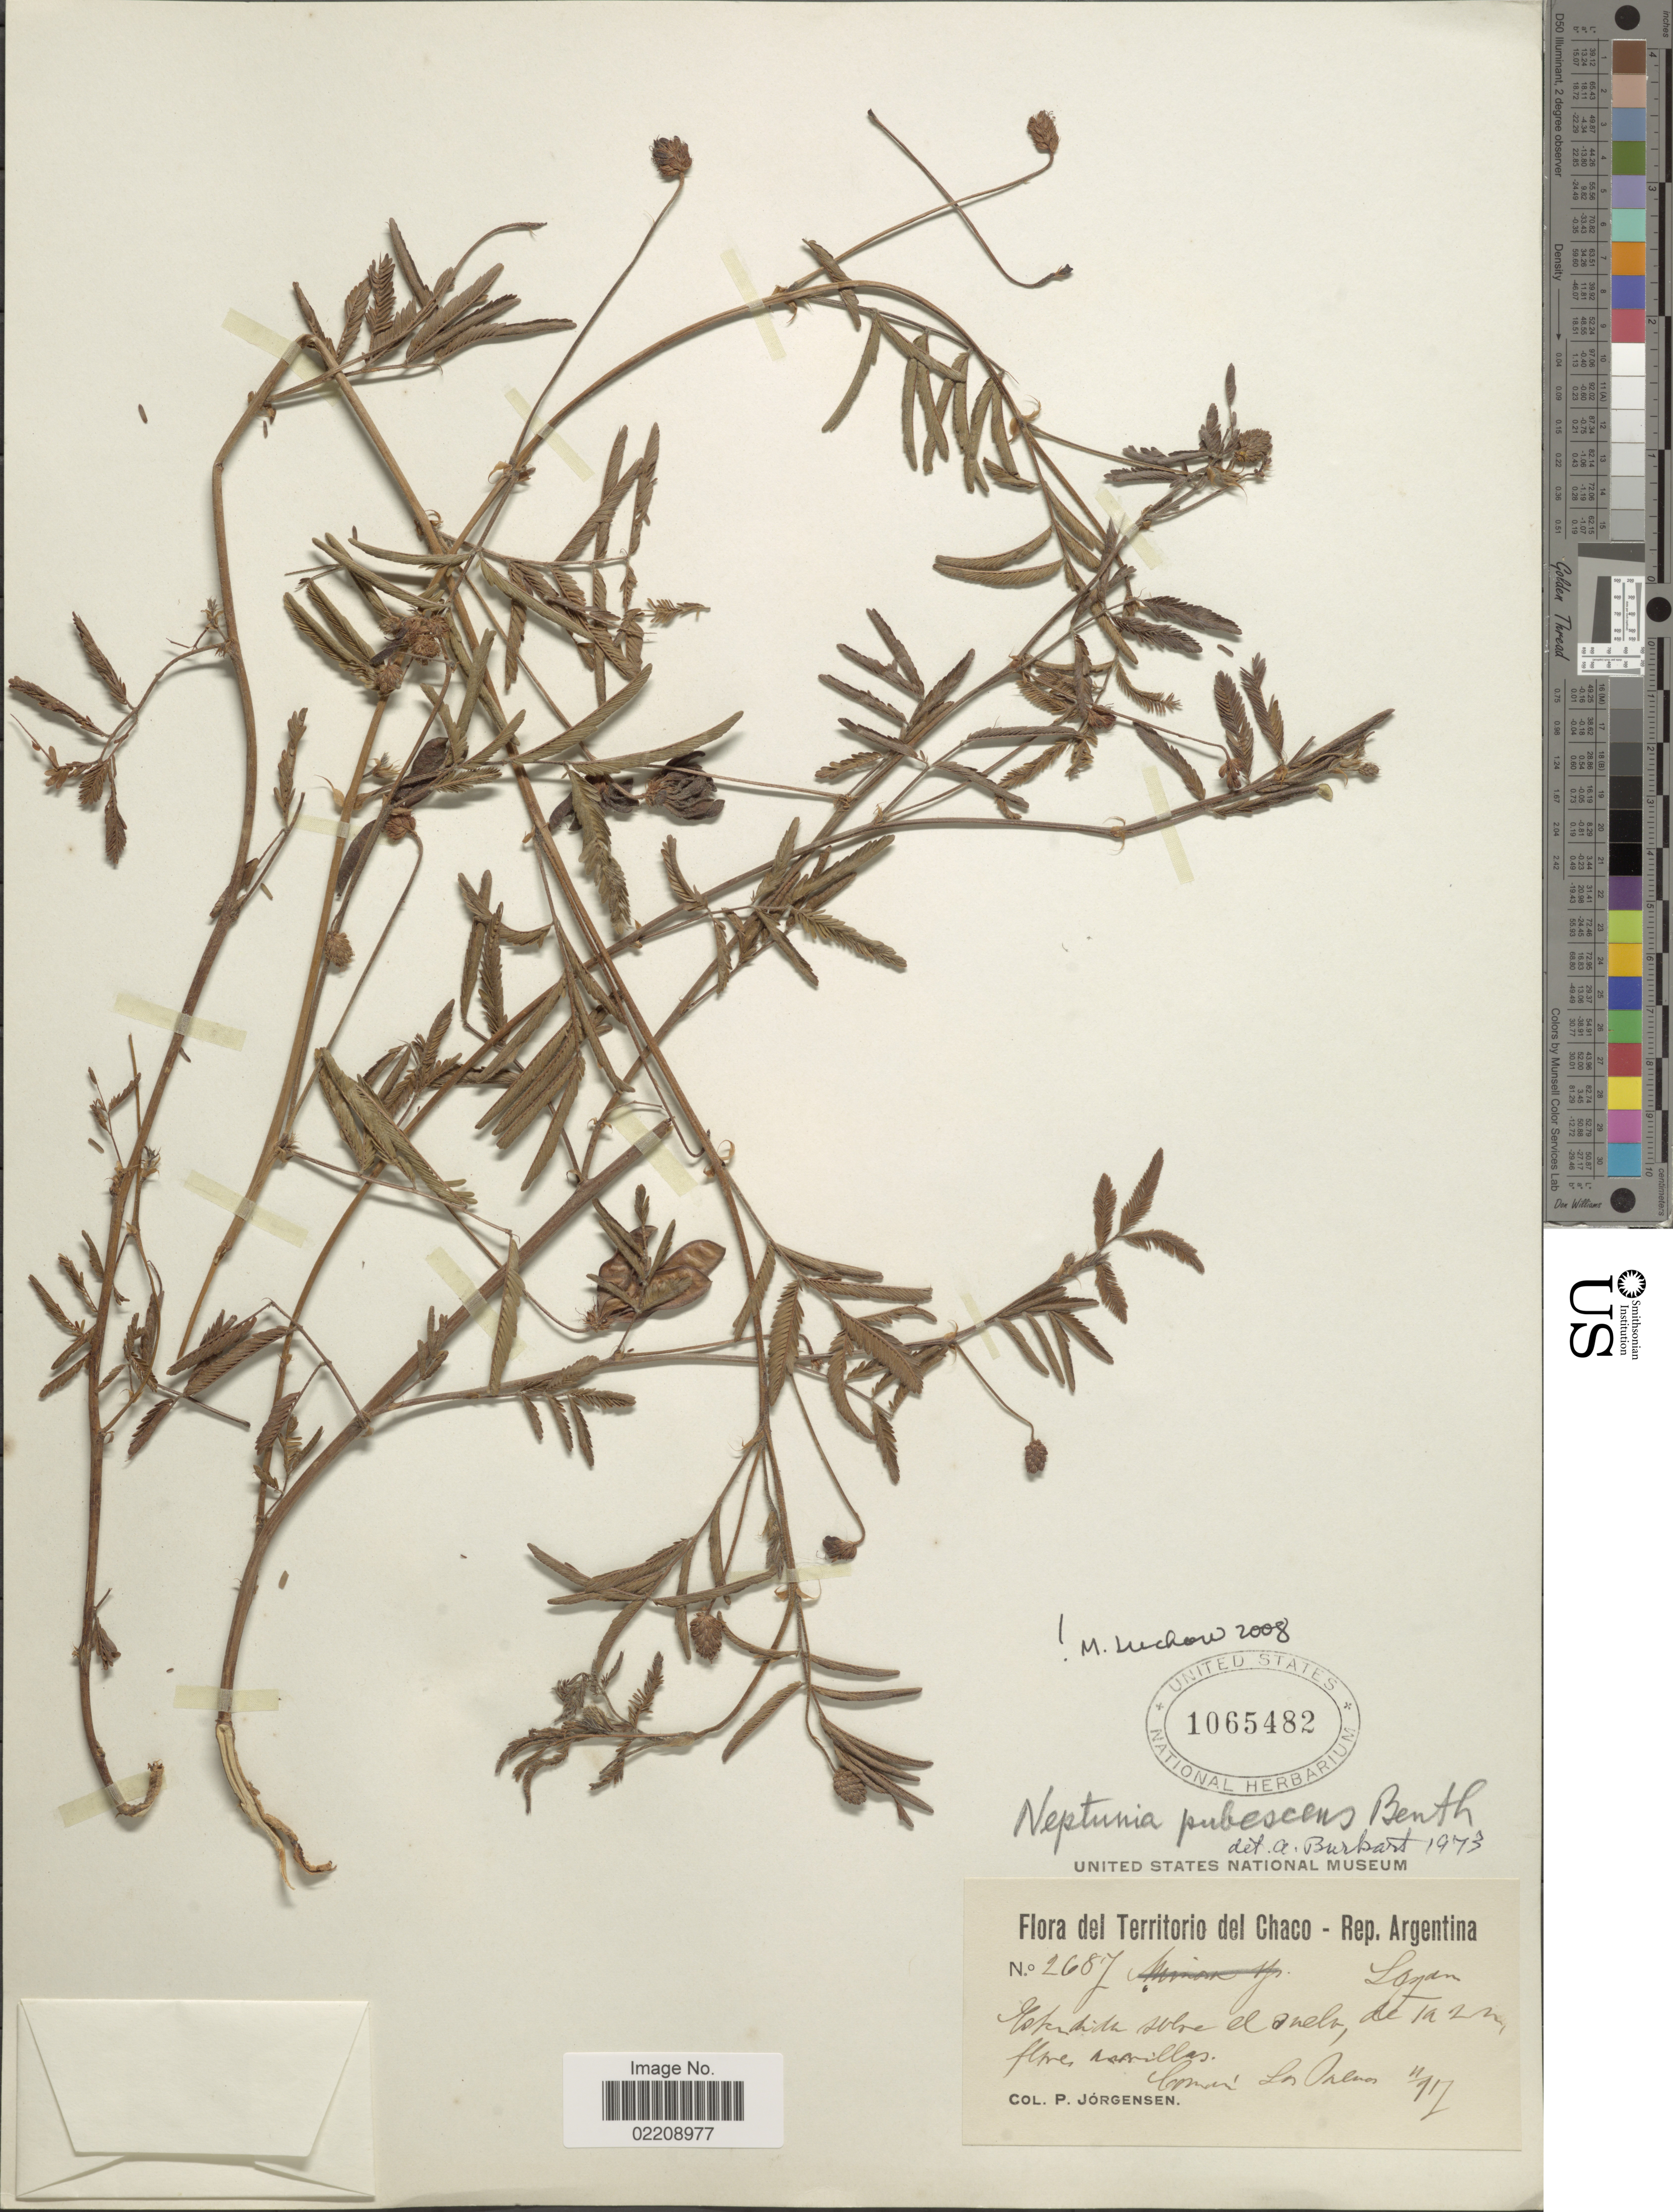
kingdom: Plantae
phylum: Tracheophyta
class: Magnoliopsida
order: Fabales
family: Fabaceae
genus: Neptunia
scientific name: Neptunia pubescens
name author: Benth.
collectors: P. Jörgensen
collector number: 2687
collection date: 1917-11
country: Argentina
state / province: Chaco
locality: Las Palmas.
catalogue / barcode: US 1065482